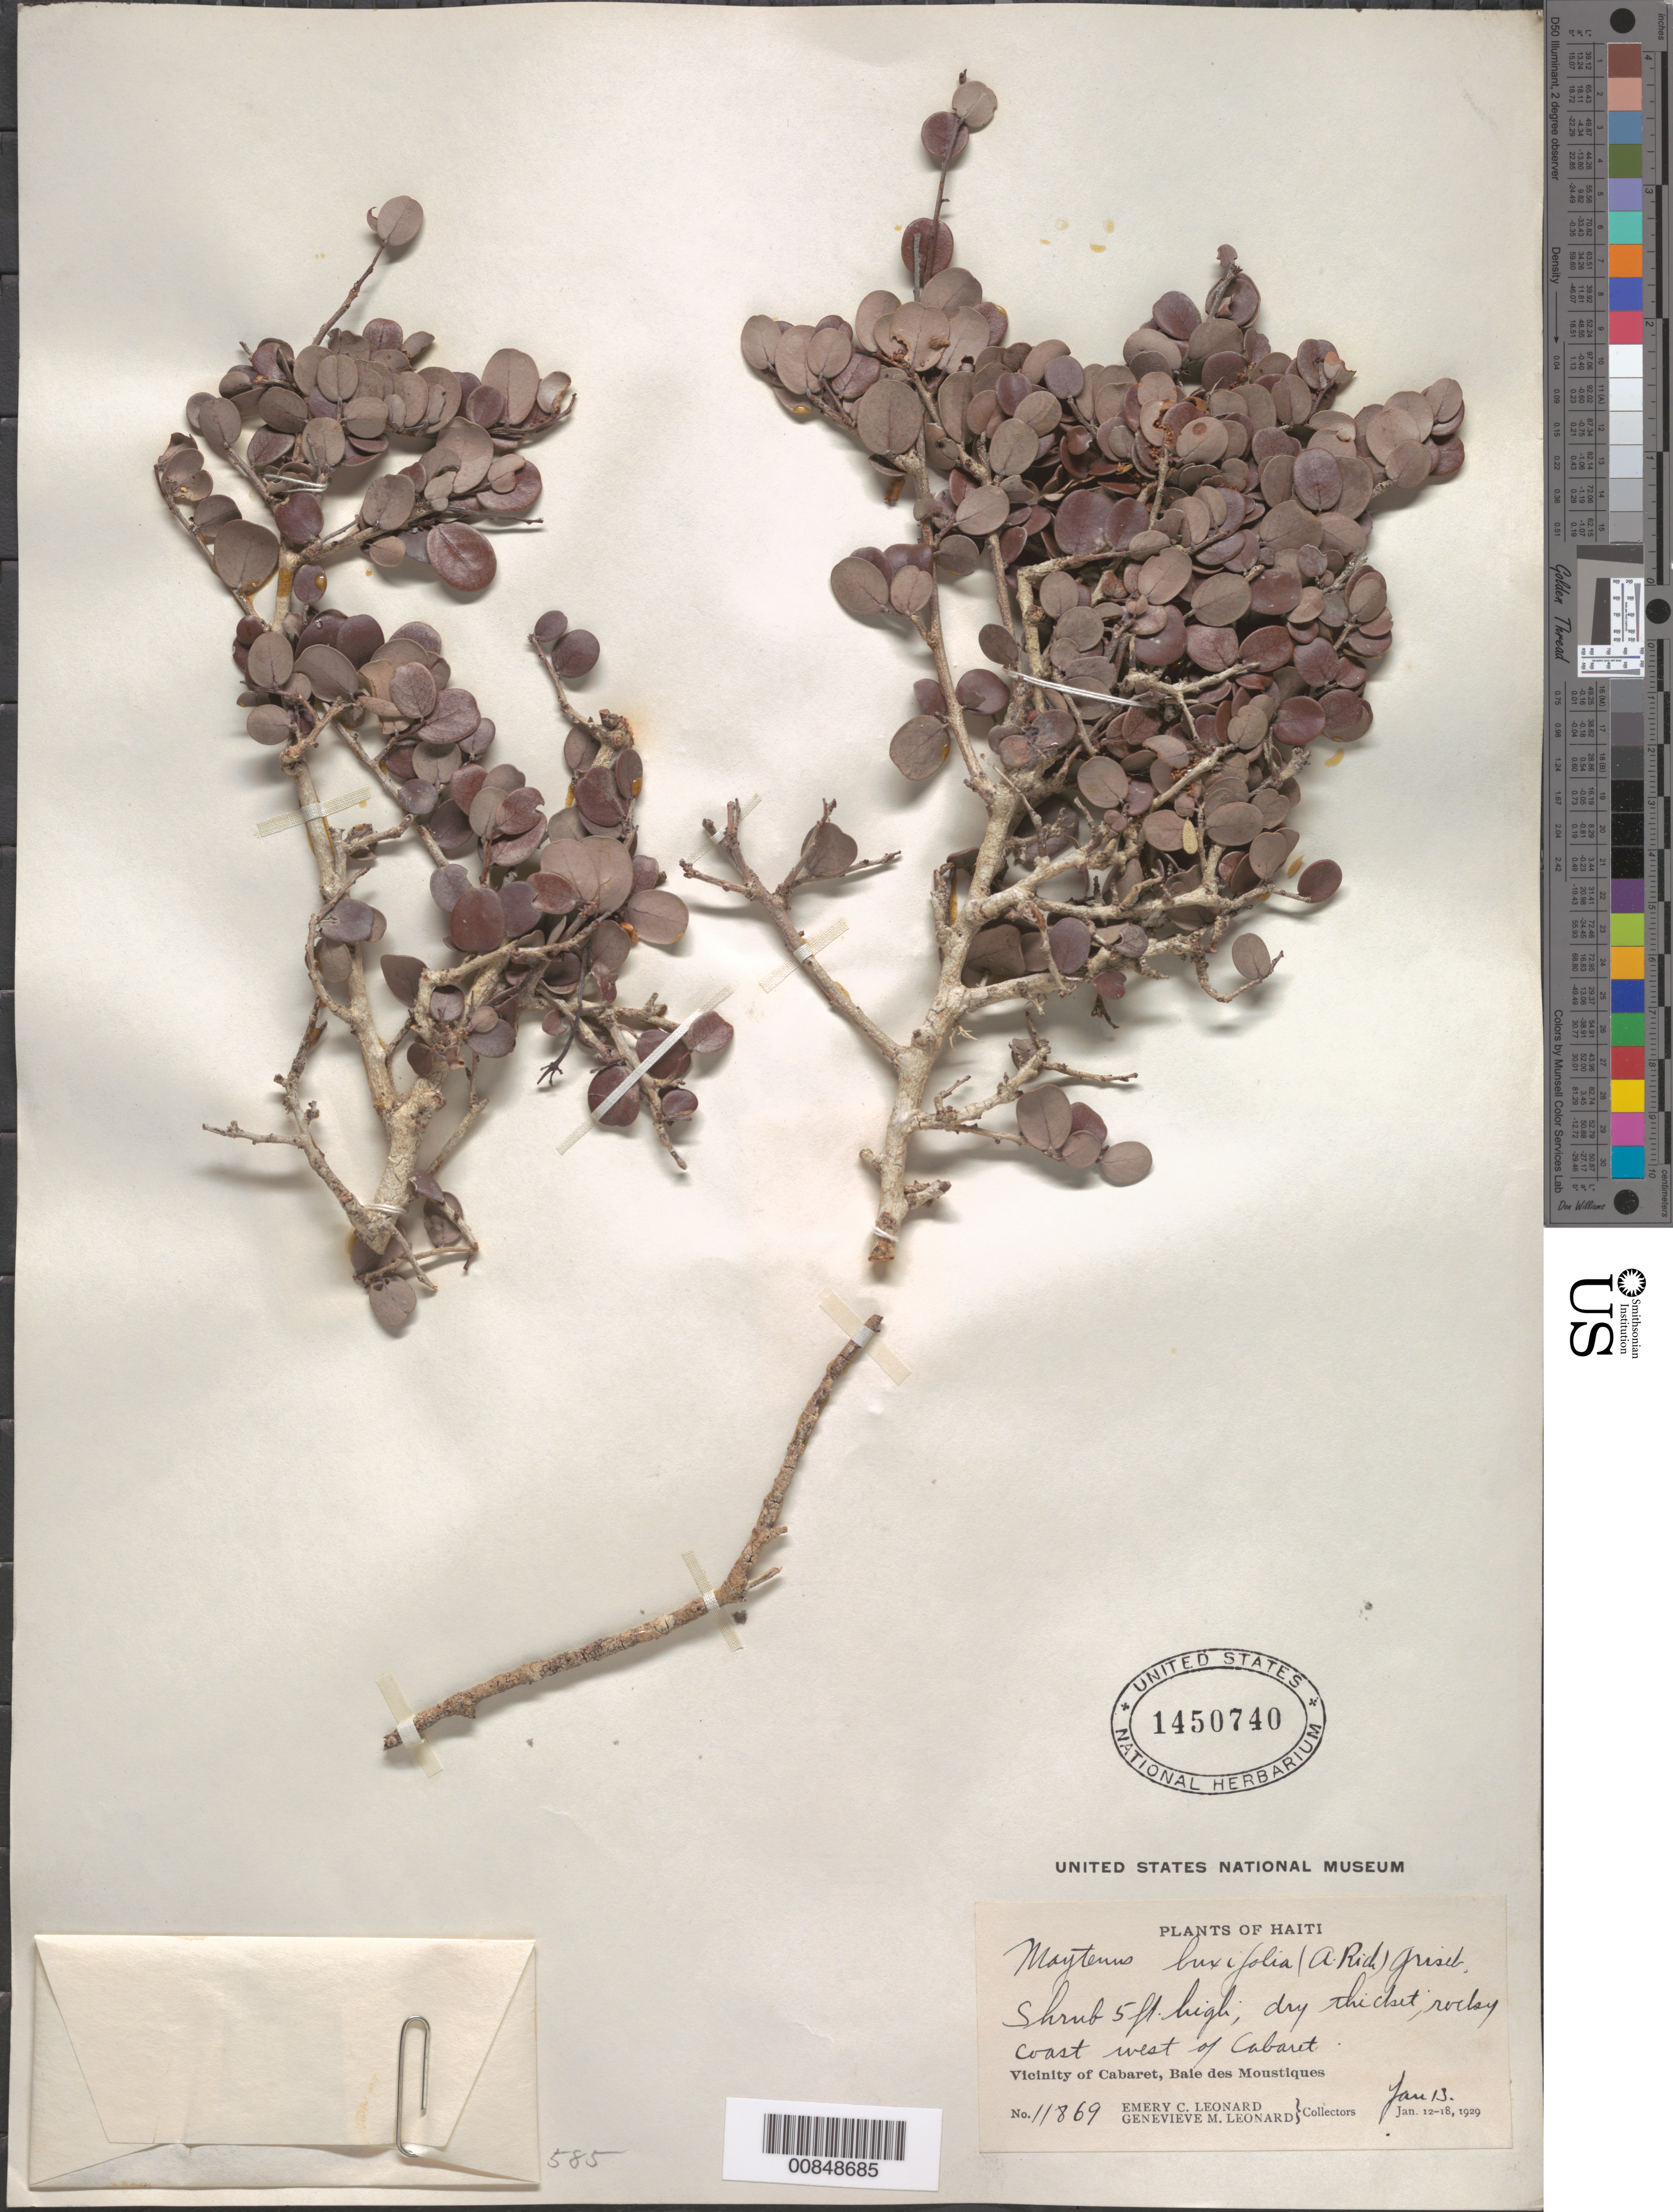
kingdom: Plantae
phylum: Tracheophyta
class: Magnoliopsida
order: Celastrales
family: Celastraceae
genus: Maytenus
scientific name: Maytenus buxifolia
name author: (A. Rich.) Griseb.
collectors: E. C. Leonard & G. M. Leonard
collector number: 11869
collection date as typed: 13 Jan 1929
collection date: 1929-01-13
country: Haiti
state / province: Nord-Ouest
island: Hispaniola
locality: Vicinity of Cabaret, Baie des Moustiques, W of city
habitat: Dry thicket on rocky coast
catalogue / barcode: US 1450740